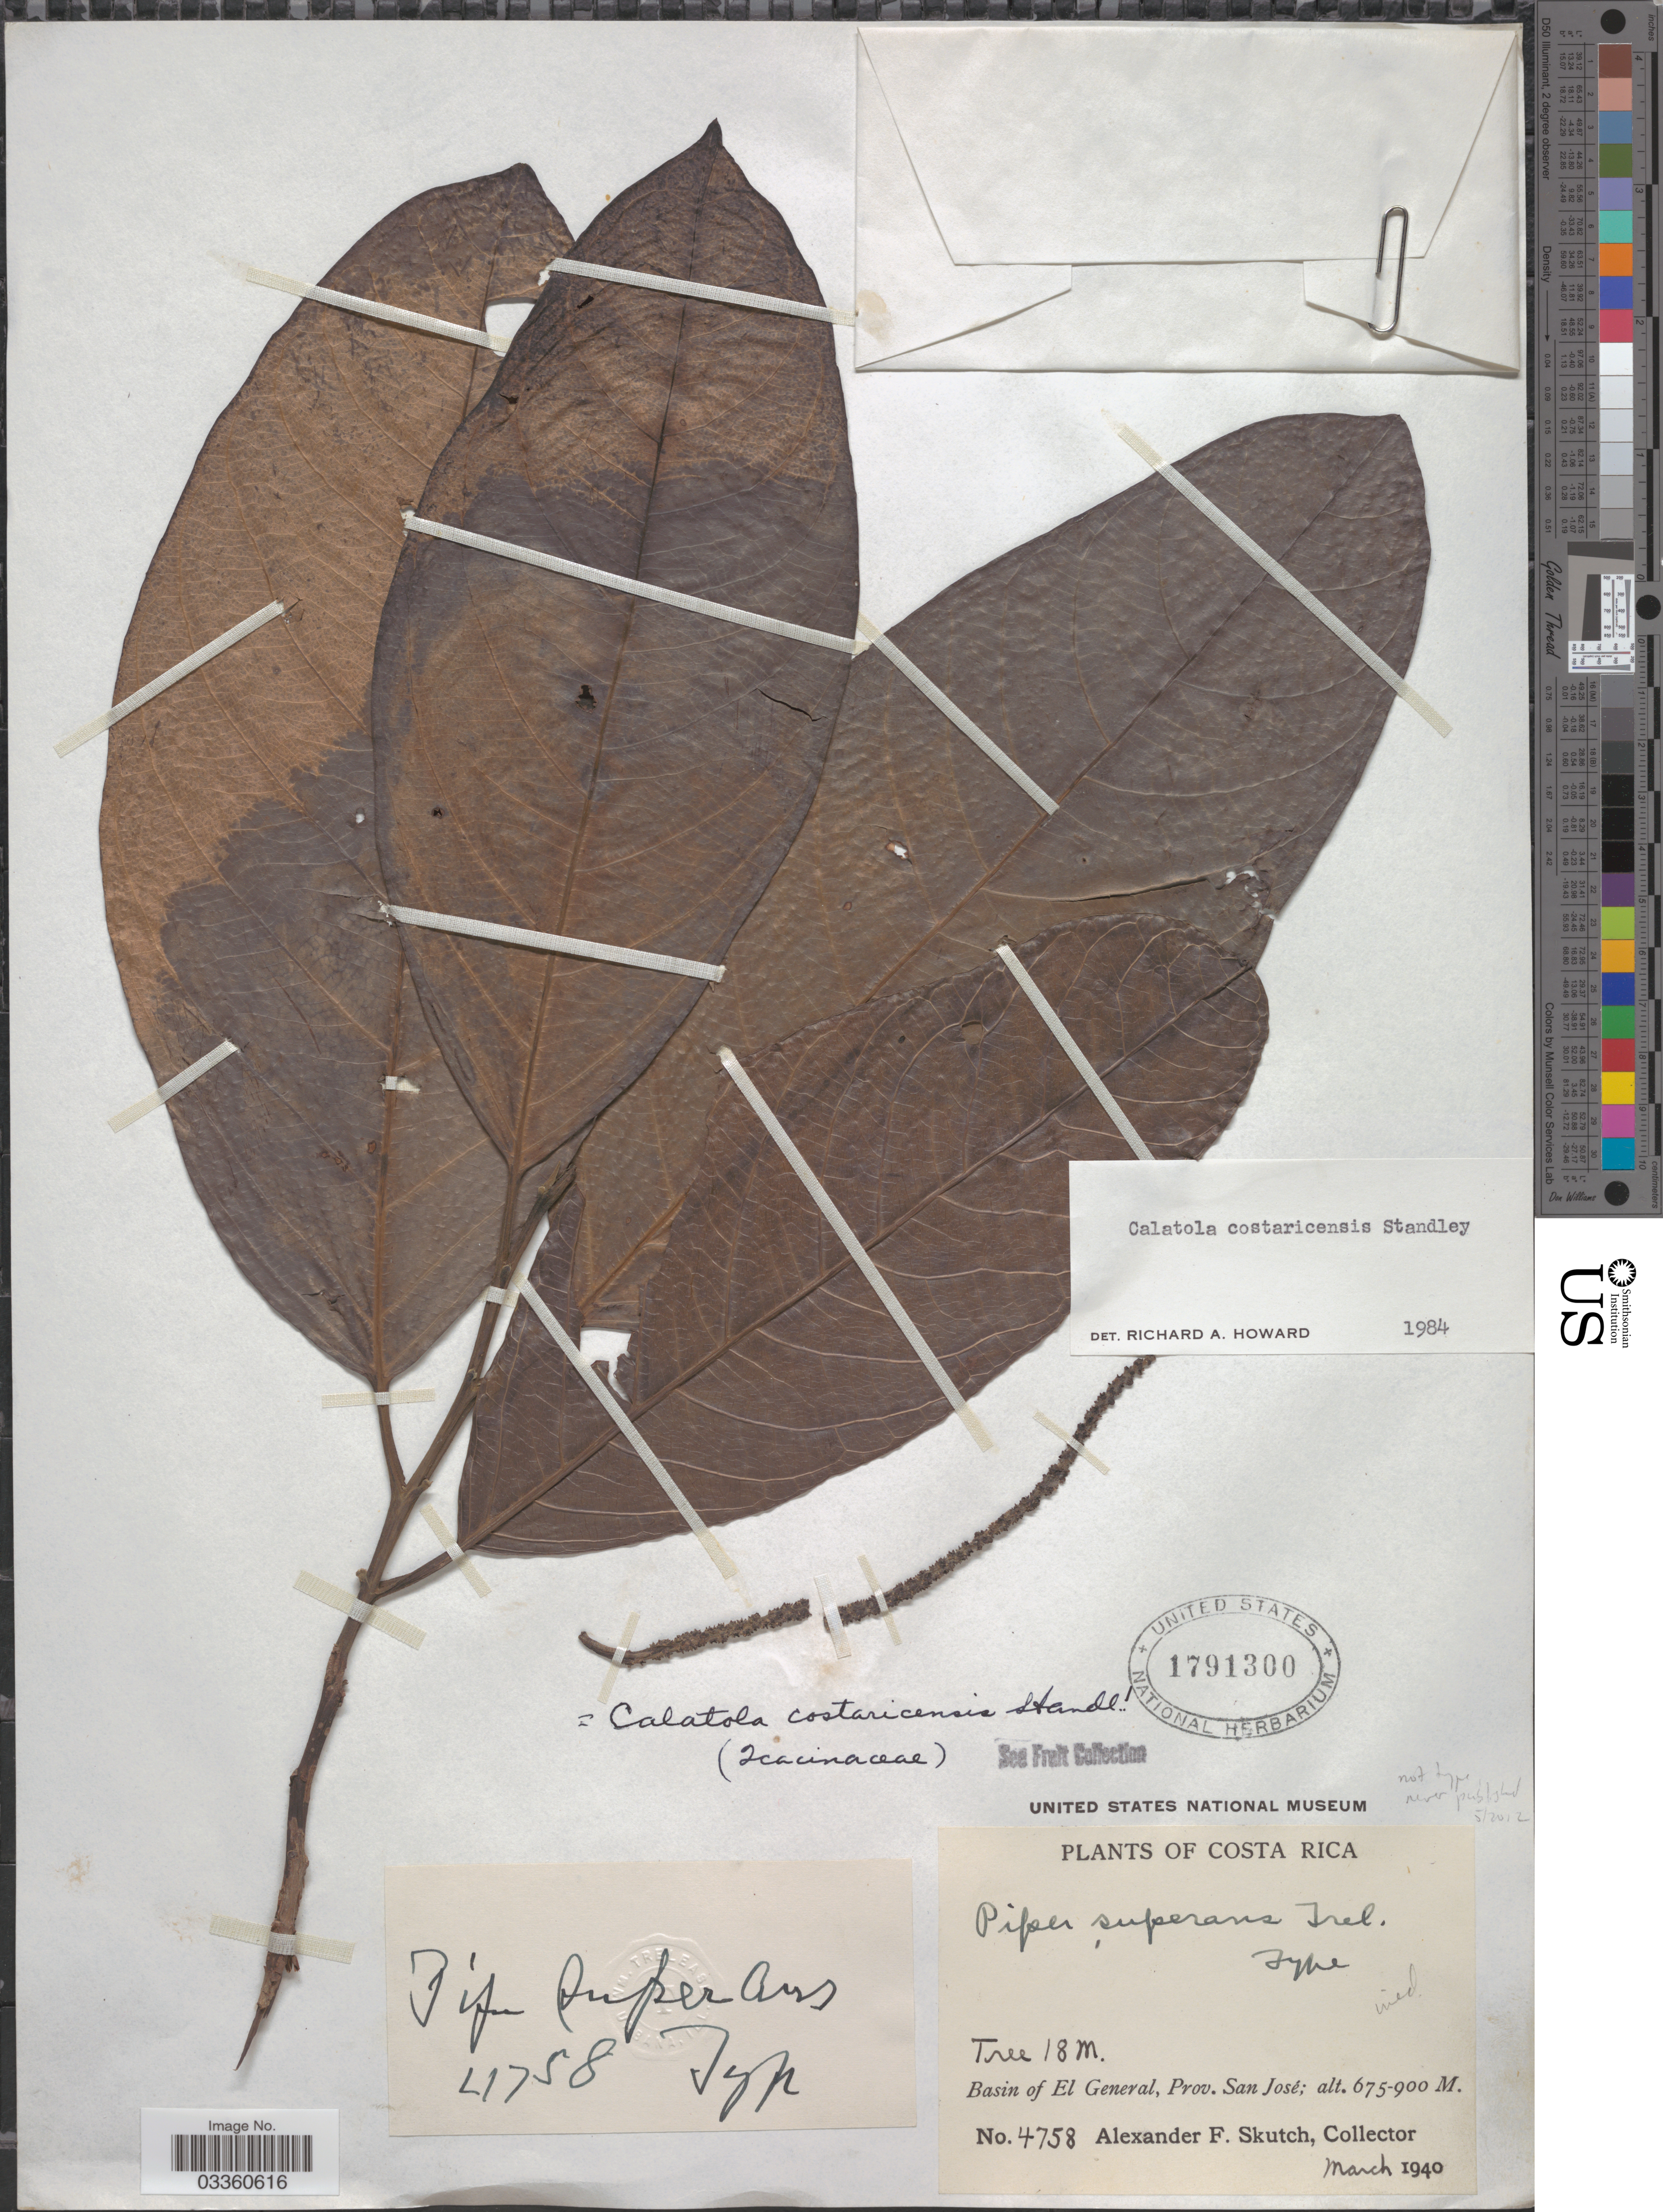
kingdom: Plantae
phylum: Tracheophyta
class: Magnoliopsida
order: Metteniusales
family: Metteniusaceae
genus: Calatola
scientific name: Calatola costaricensis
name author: Standl.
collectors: A. F. Skutch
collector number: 4758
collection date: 1940-03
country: Costa Rica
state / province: San José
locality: Basin of El General.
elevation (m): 675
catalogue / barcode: US 1791300